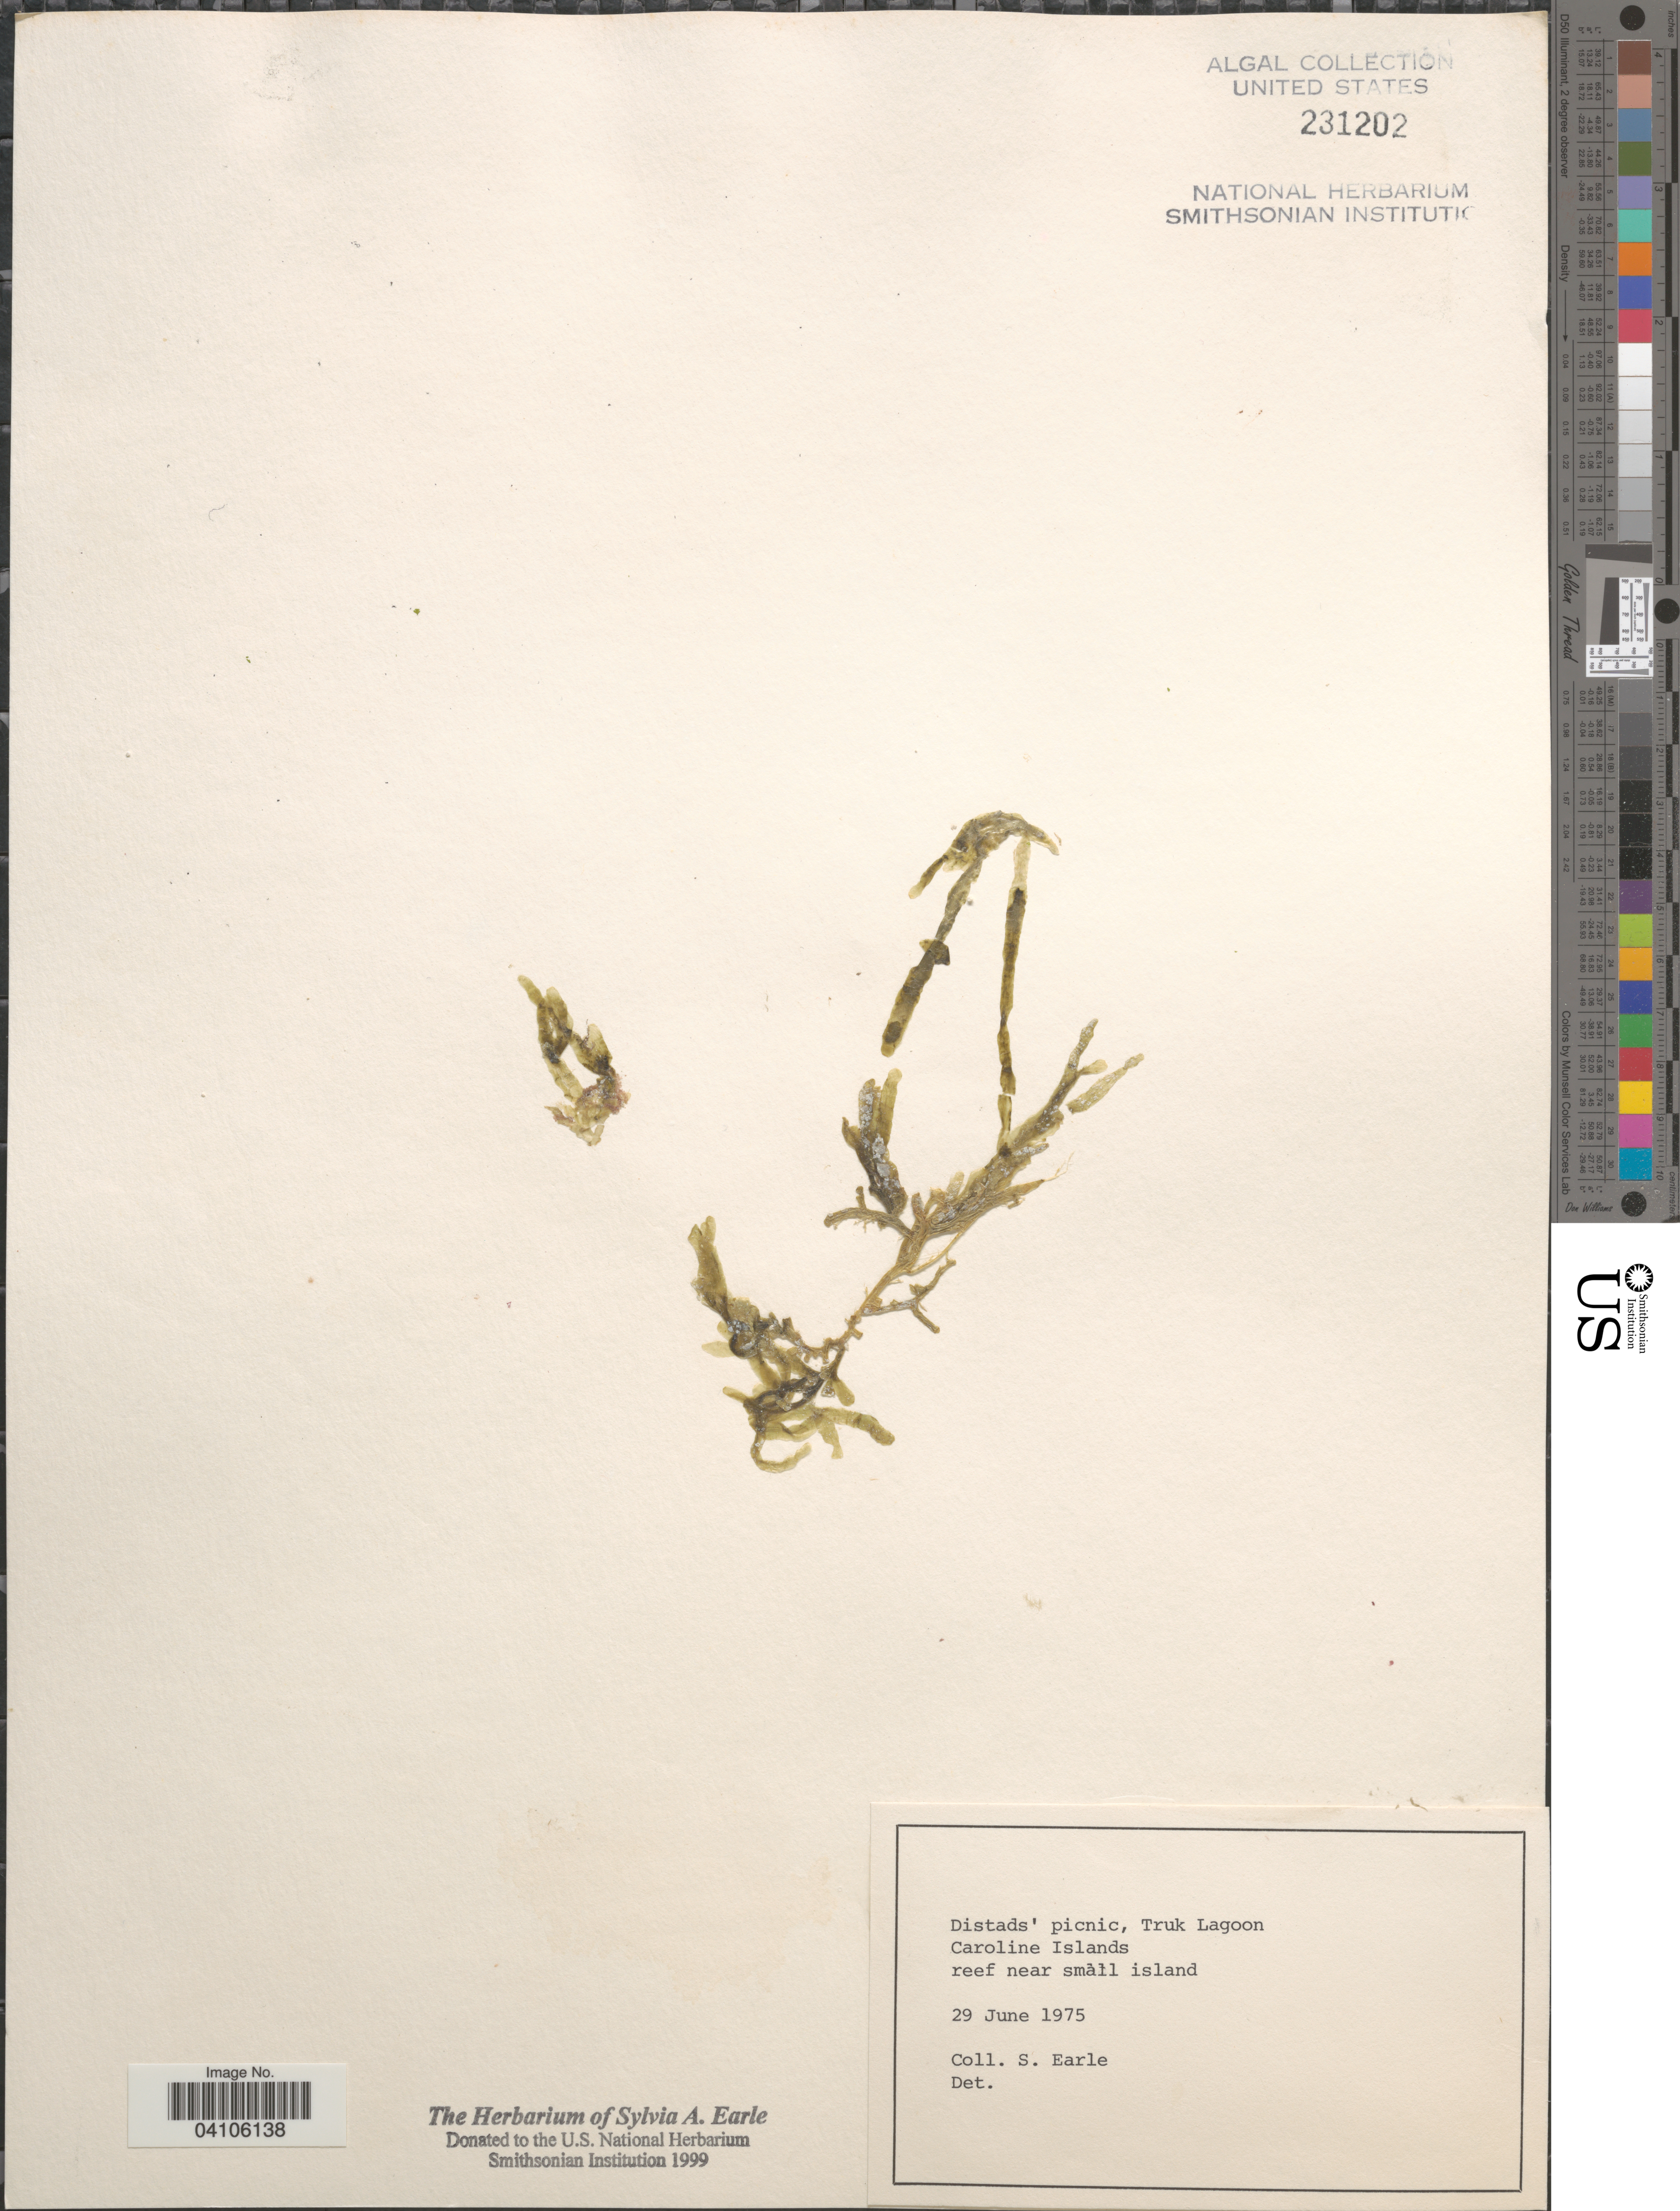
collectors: S. A. Earle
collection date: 1975-06-29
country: Micronesia, Federated States of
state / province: Truk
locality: Distads' pacnic, Truk Lagoon. Caroline Islands. Reef near small island.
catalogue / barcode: US 231202